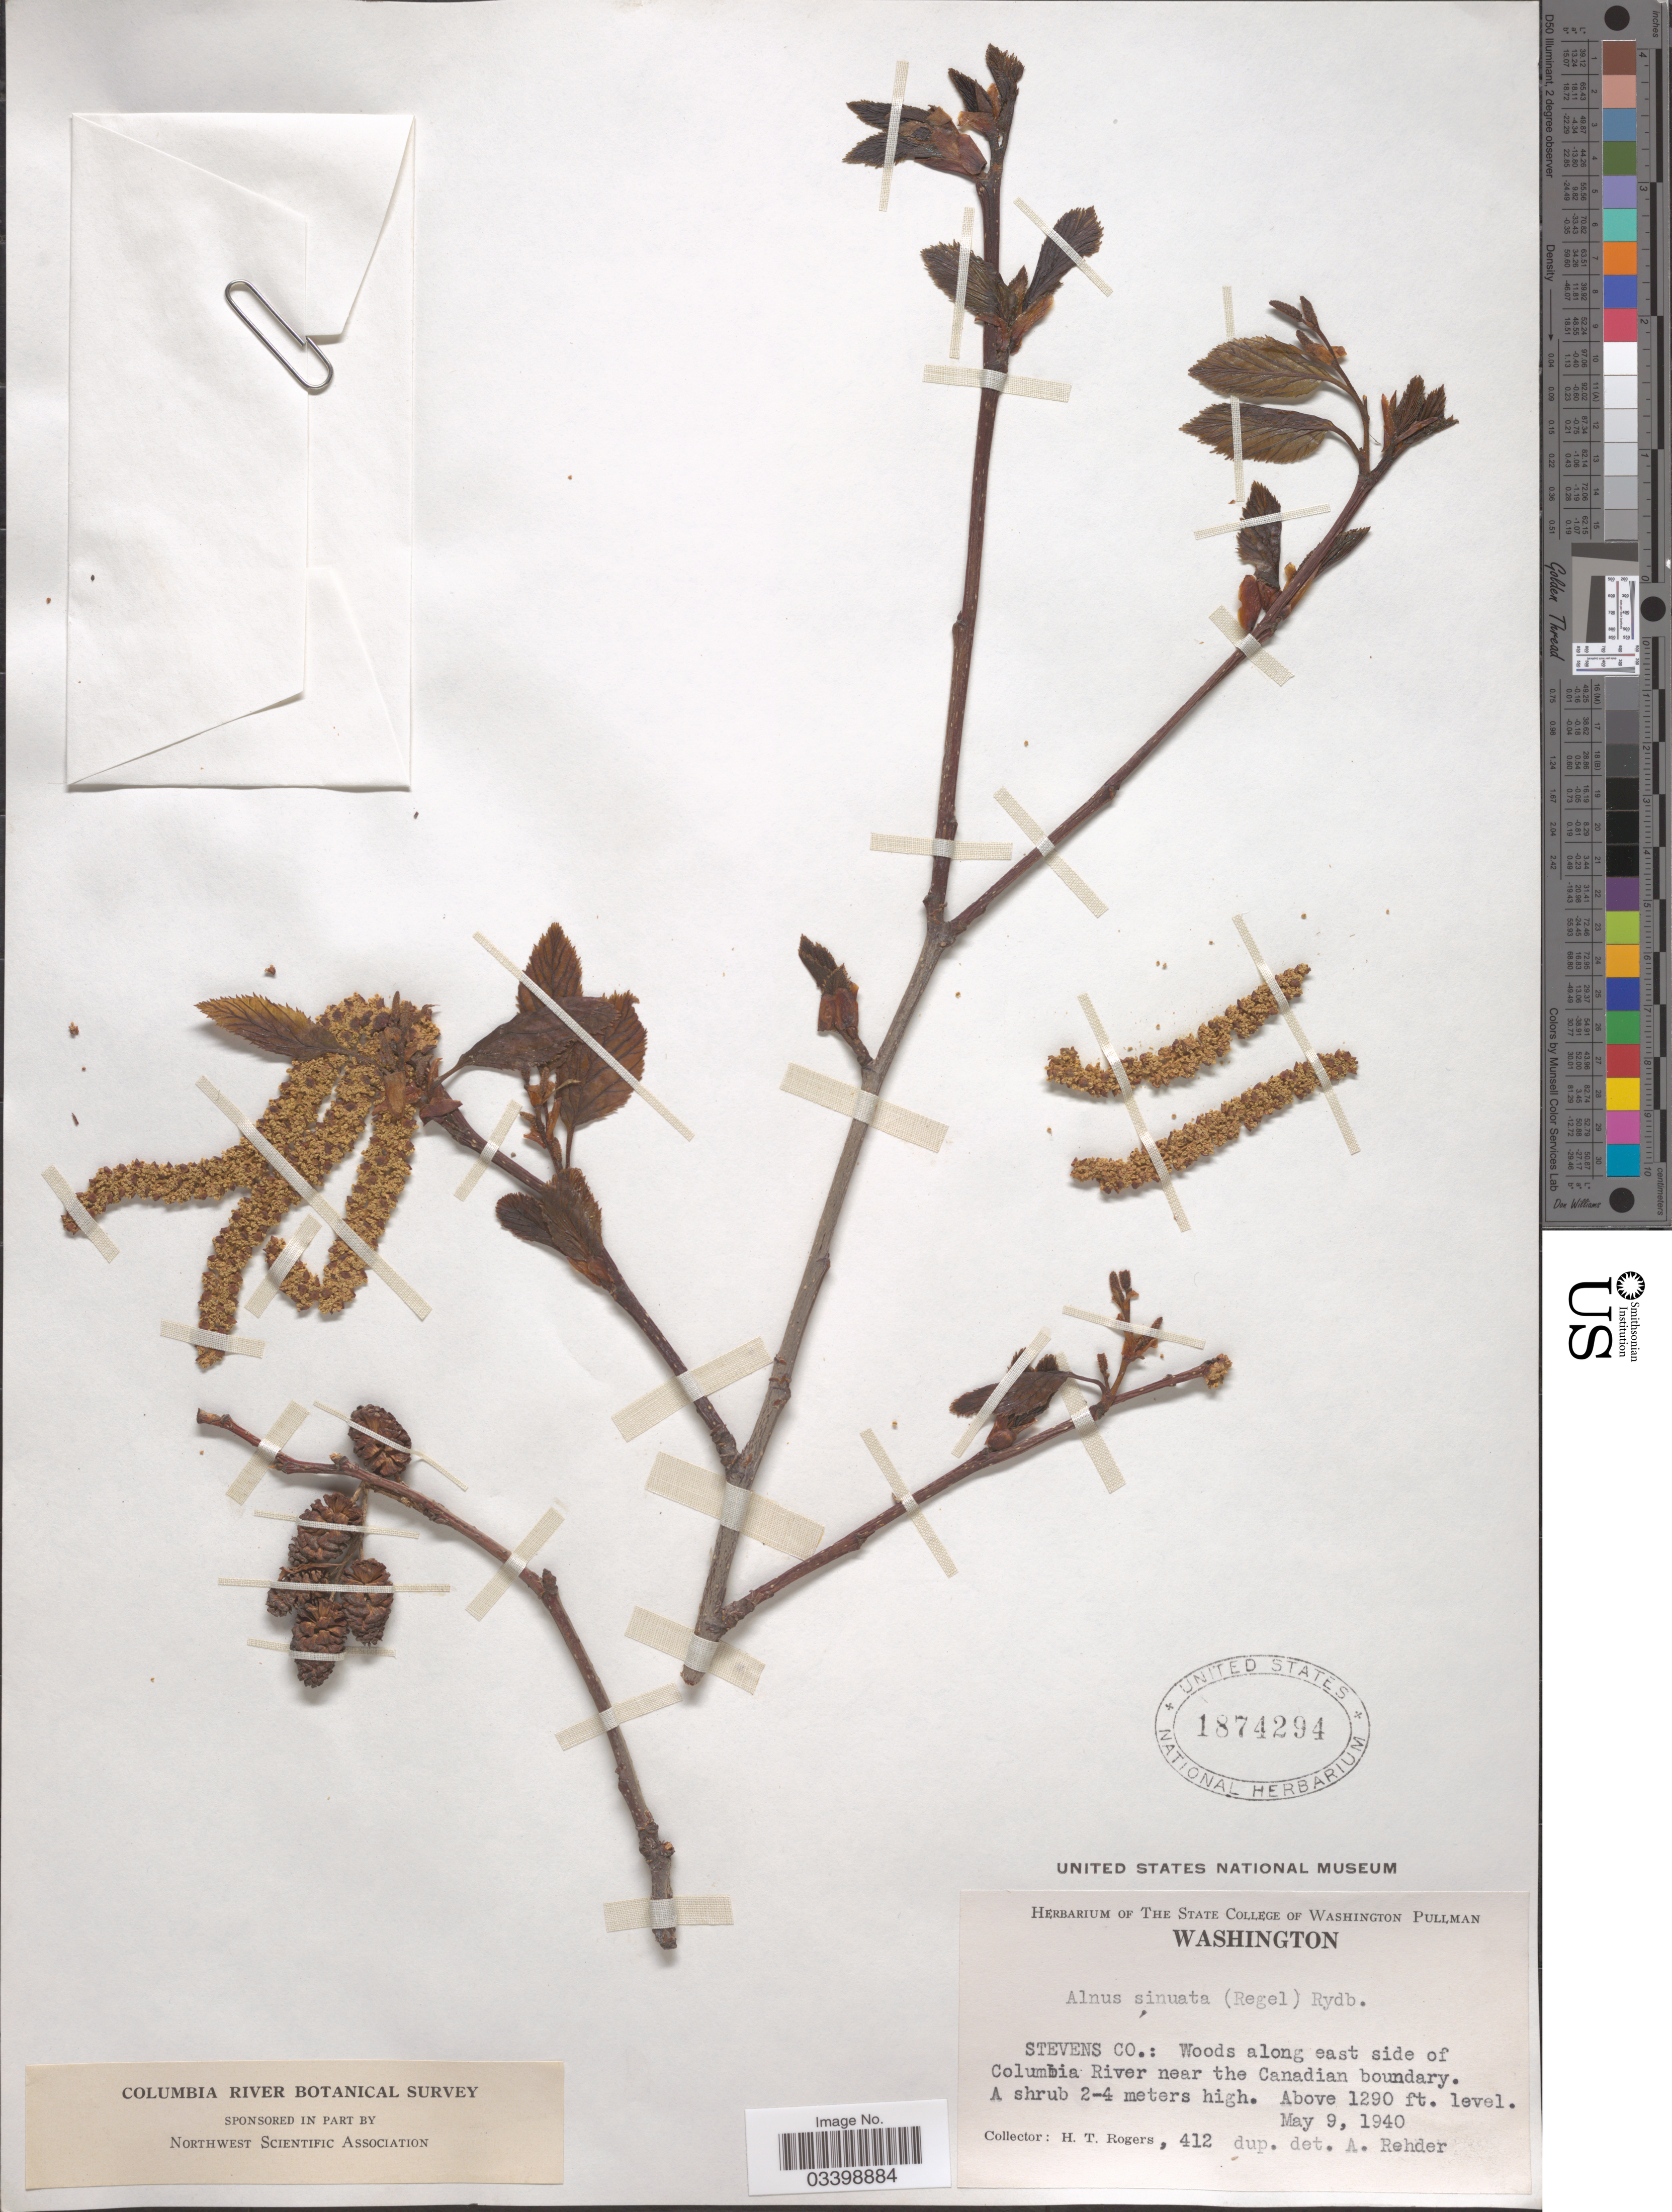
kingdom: Plantae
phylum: Tracheophyta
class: Magnoliopsida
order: Fagales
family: Betulaceae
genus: Alnus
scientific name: Alnus viridis subsp. sinuata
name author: Regel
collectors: H. Rogers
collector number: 412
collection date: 1940-05-09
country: United States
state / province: Washington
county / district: Stevens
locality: Stevens Co.: Woods along east side of Columbia River near the Canadian boundary.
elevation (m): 393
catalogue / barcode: US 1874294